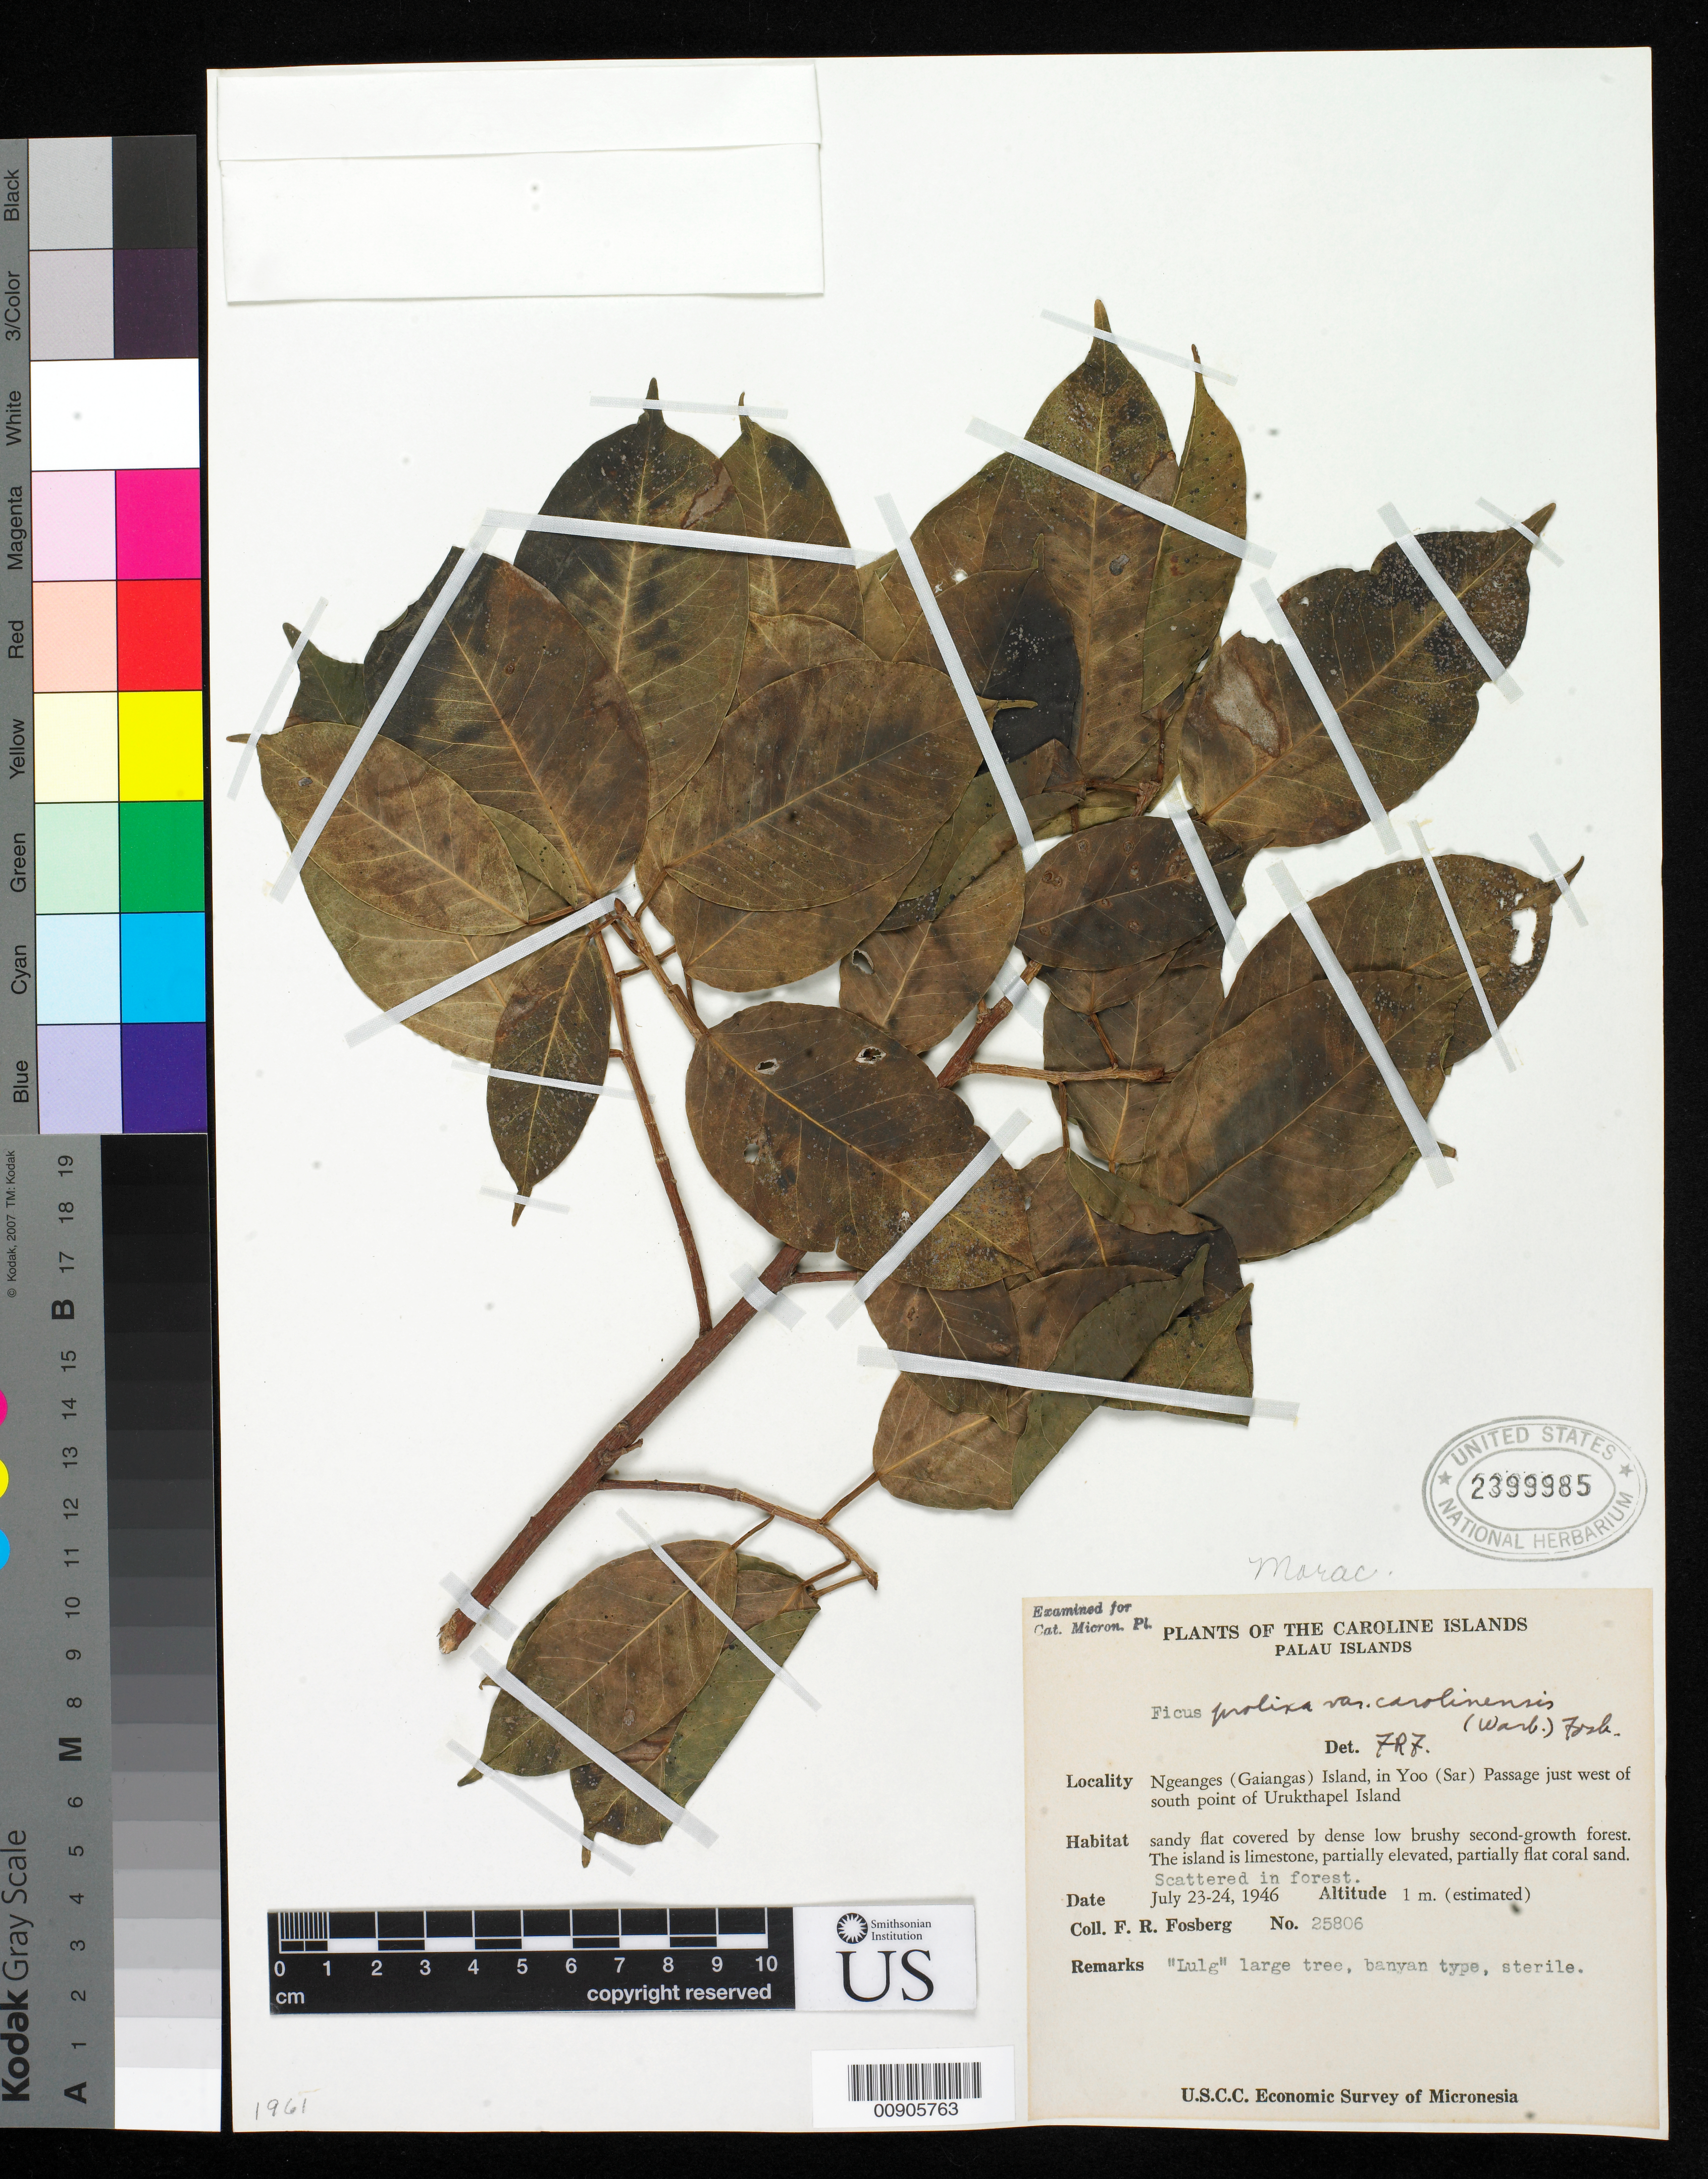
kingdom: Plantae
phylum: Tracheophyta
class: Magnoliopsida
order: Rosales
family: Moraceae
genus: Ficus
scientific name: Ficus prolixa var. carolinensis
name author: (Warb.) Fosberg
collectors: F. R. Fosberg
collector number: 25806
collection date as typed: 19 Aug 1946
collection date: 1946-08-19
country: Micronesia, Federated States of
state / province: Kosrae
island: Kosrae [Kusaie]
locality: Lele Island, Lele Harbor.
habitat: sandy flat covered by dense low brushy second-growth forest; scattered in forest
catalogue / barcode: US 2399985